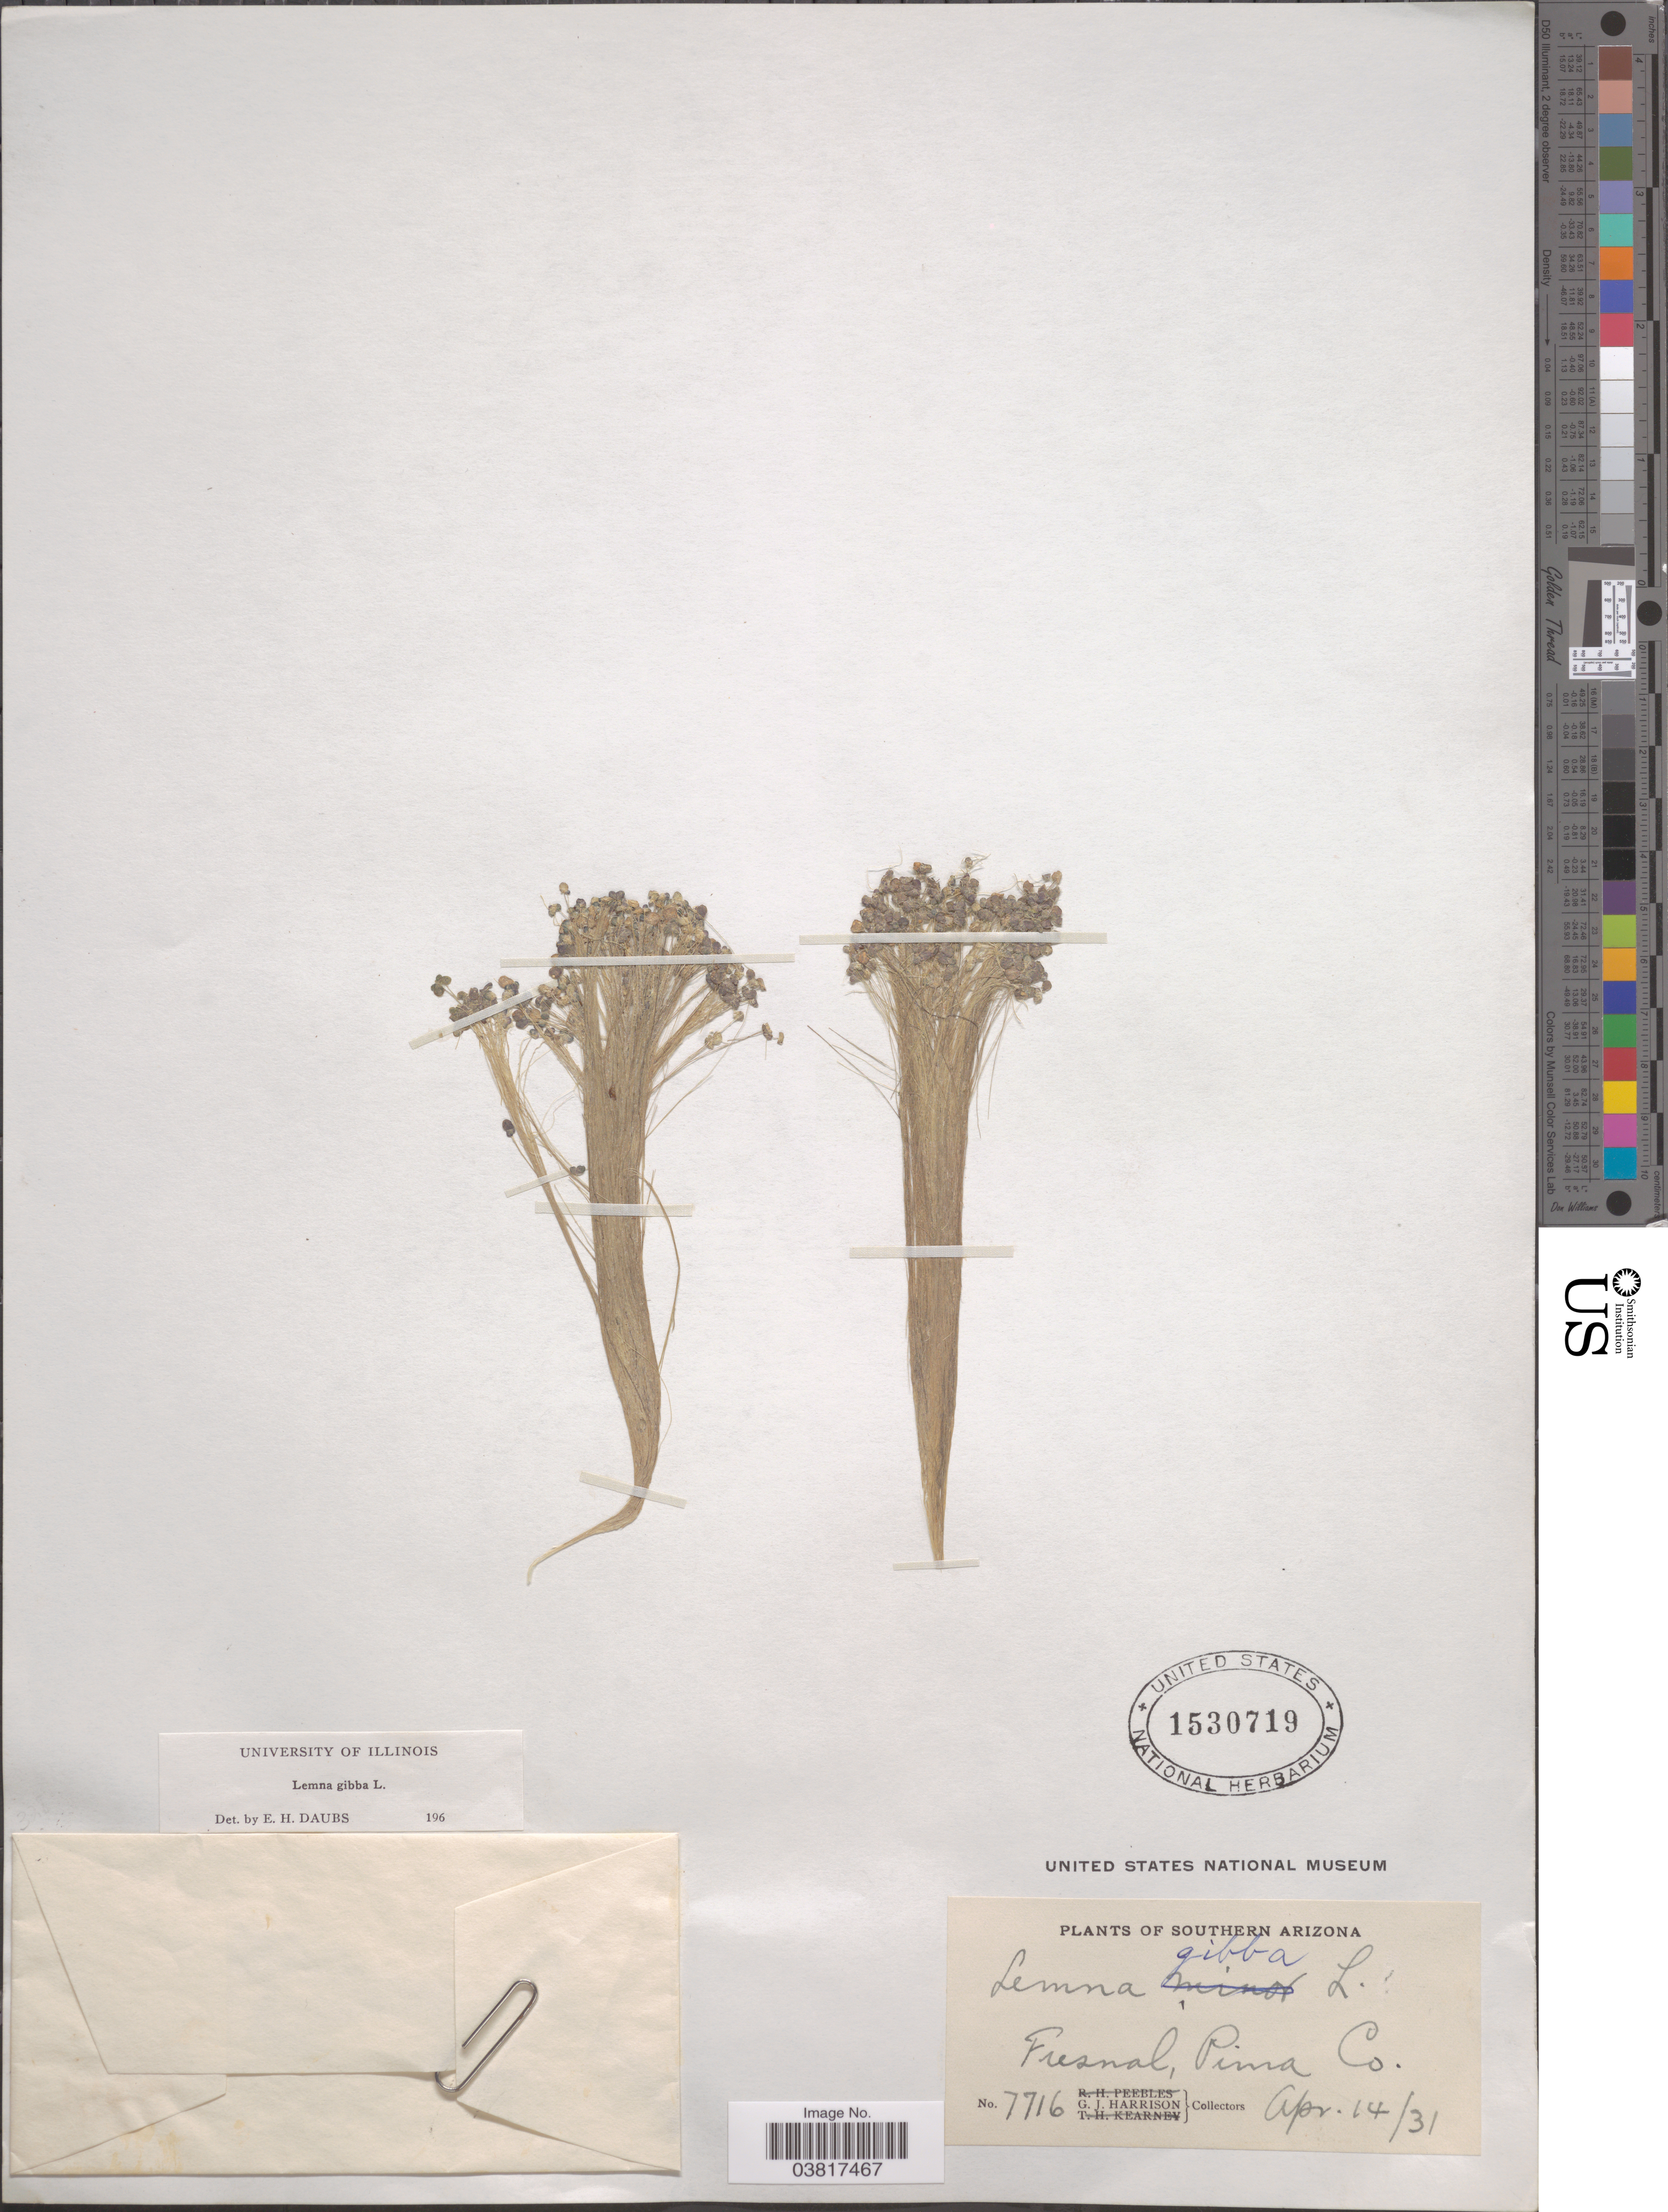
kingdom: Plantae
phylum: Tracheophyta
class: Liliopsida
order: Alismatales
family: Araceae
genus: Lemna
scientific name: Lemna gibba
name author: L.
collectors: G. J. Harrison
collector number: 7716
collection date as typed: Transcribed d/m/y: 14/4/31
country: United States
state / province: Arizona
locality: Southern Arizona. Fresnal, Pima Co.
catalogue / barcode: US 1530719